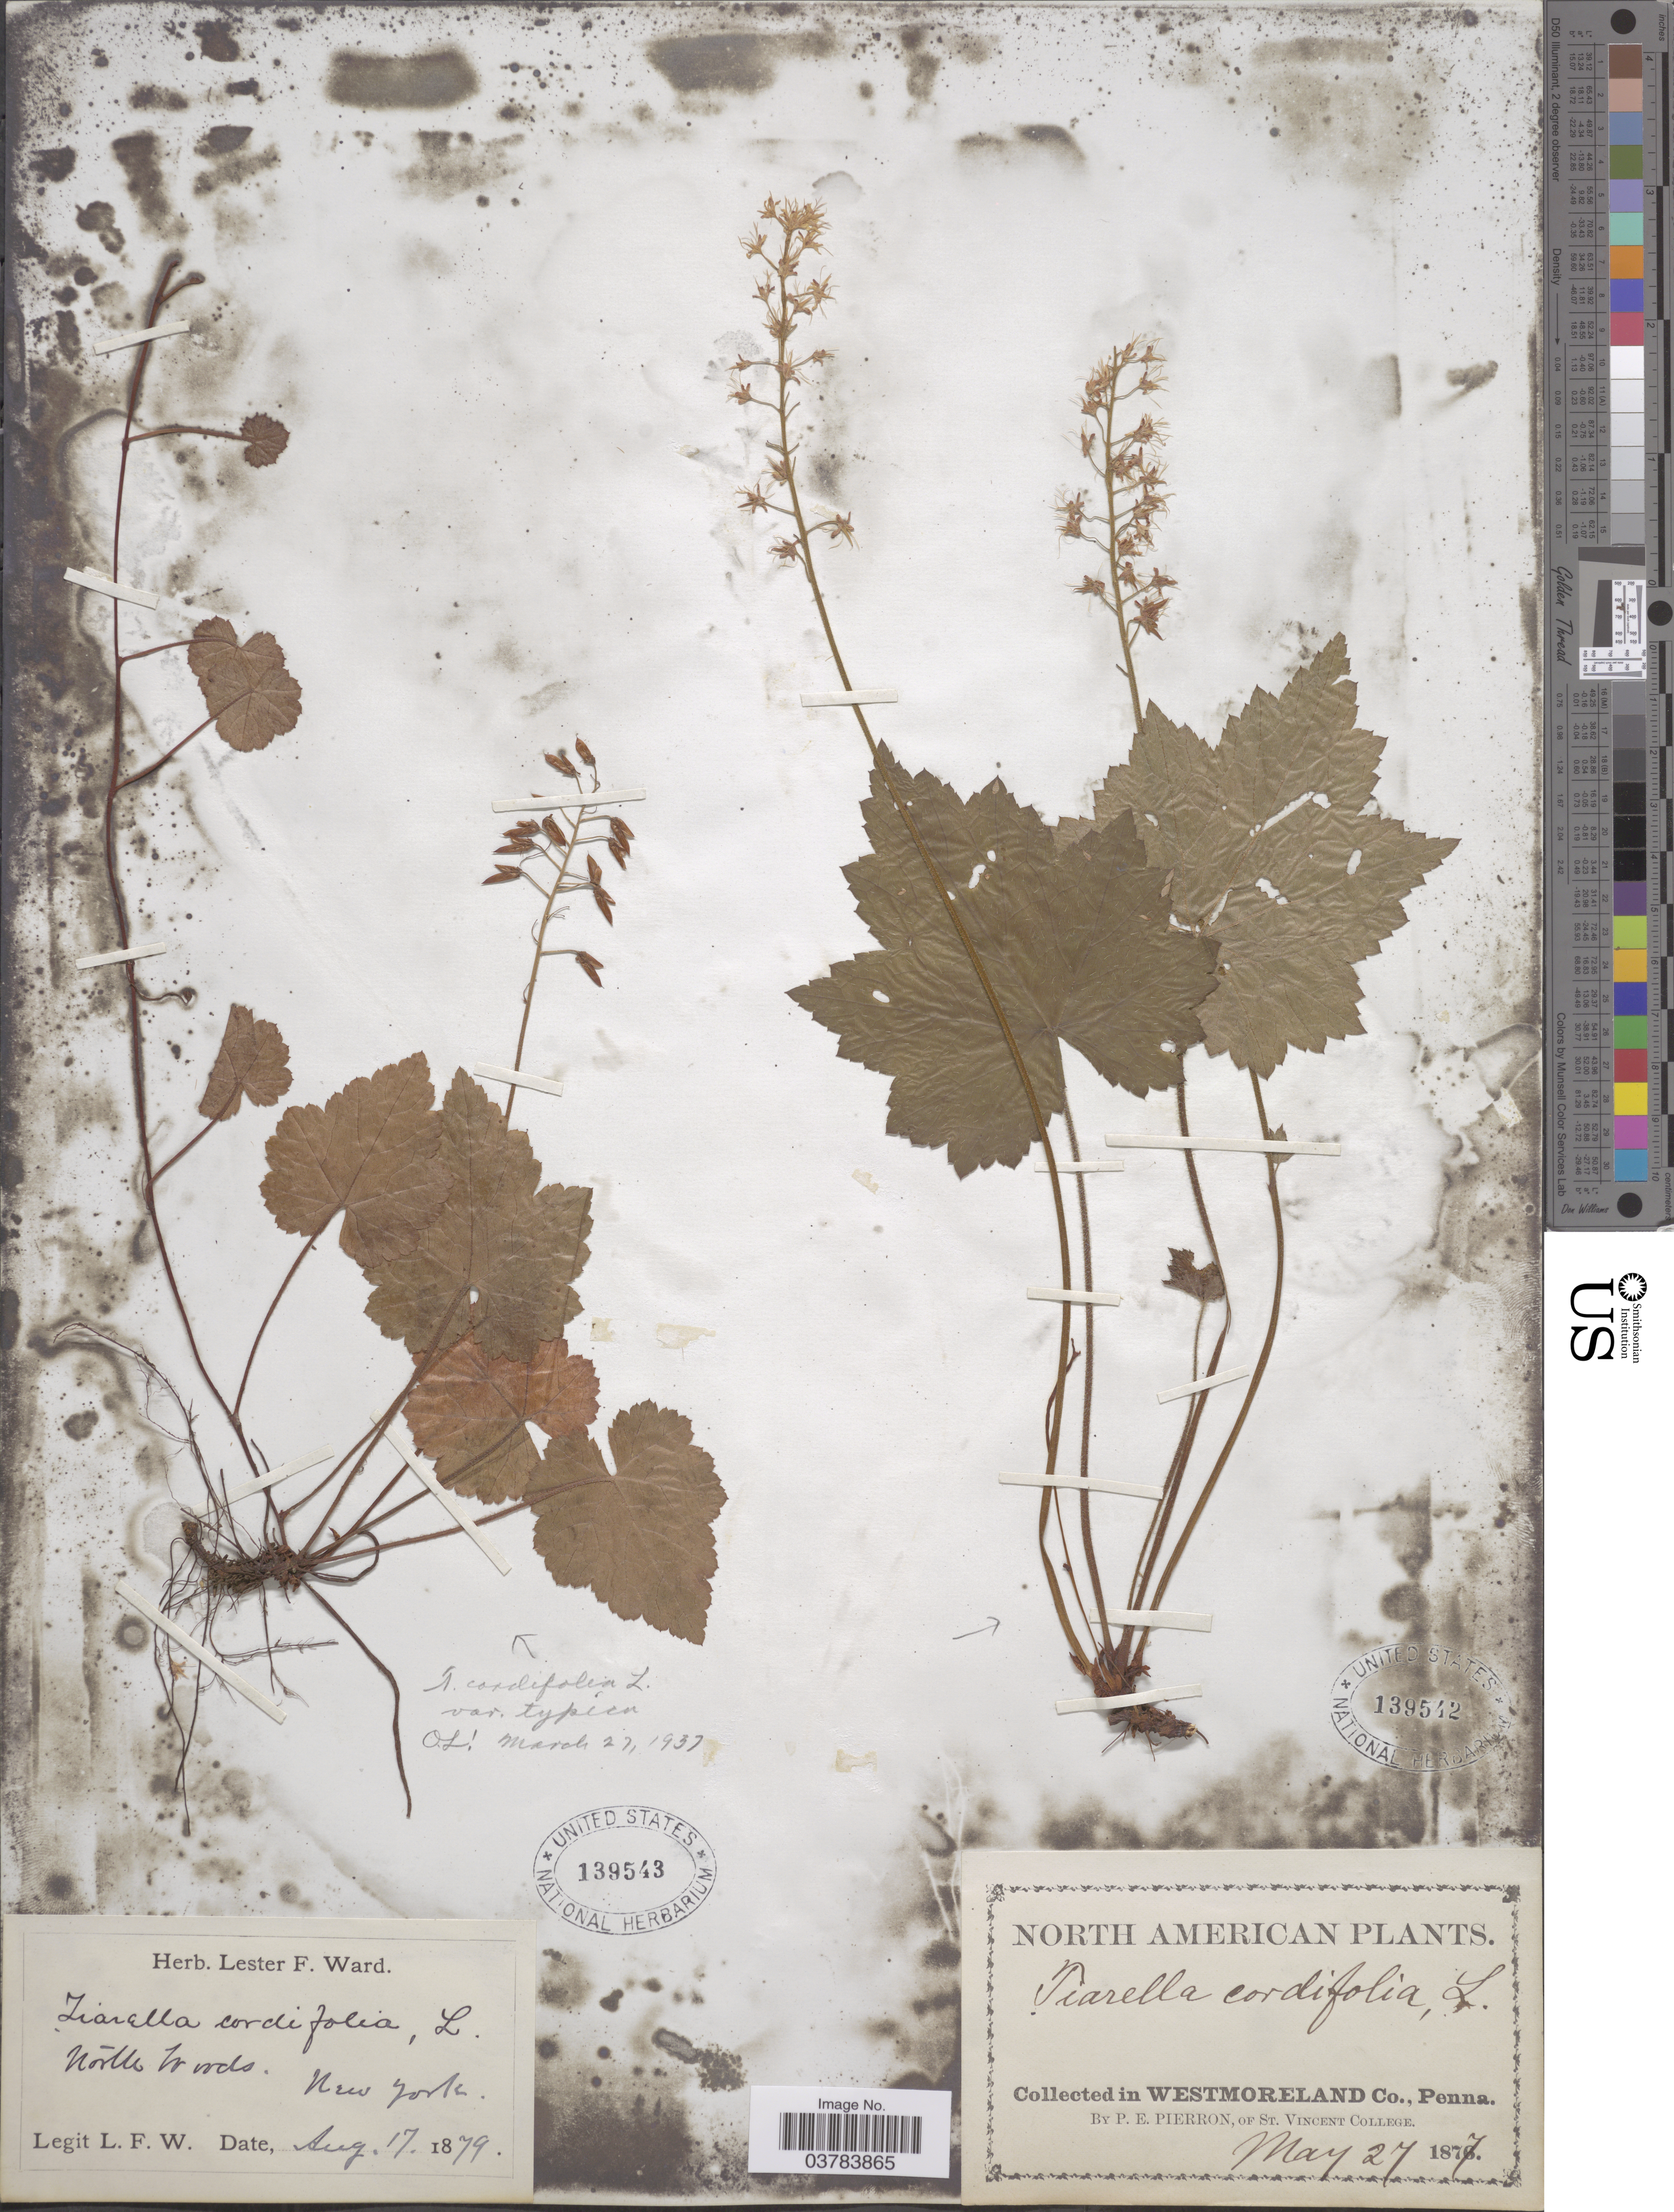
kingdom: Plantae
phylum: Tracheophyta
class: Magnoliopsida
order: Saxifragales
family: Saxifragaceae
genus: Tiarella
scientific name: Tiarella cordifolia var. typica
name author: Lakela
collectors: L. F. Ward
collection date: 1879-08-17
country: United States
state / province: New York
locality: North woods.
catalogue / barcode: US 139543